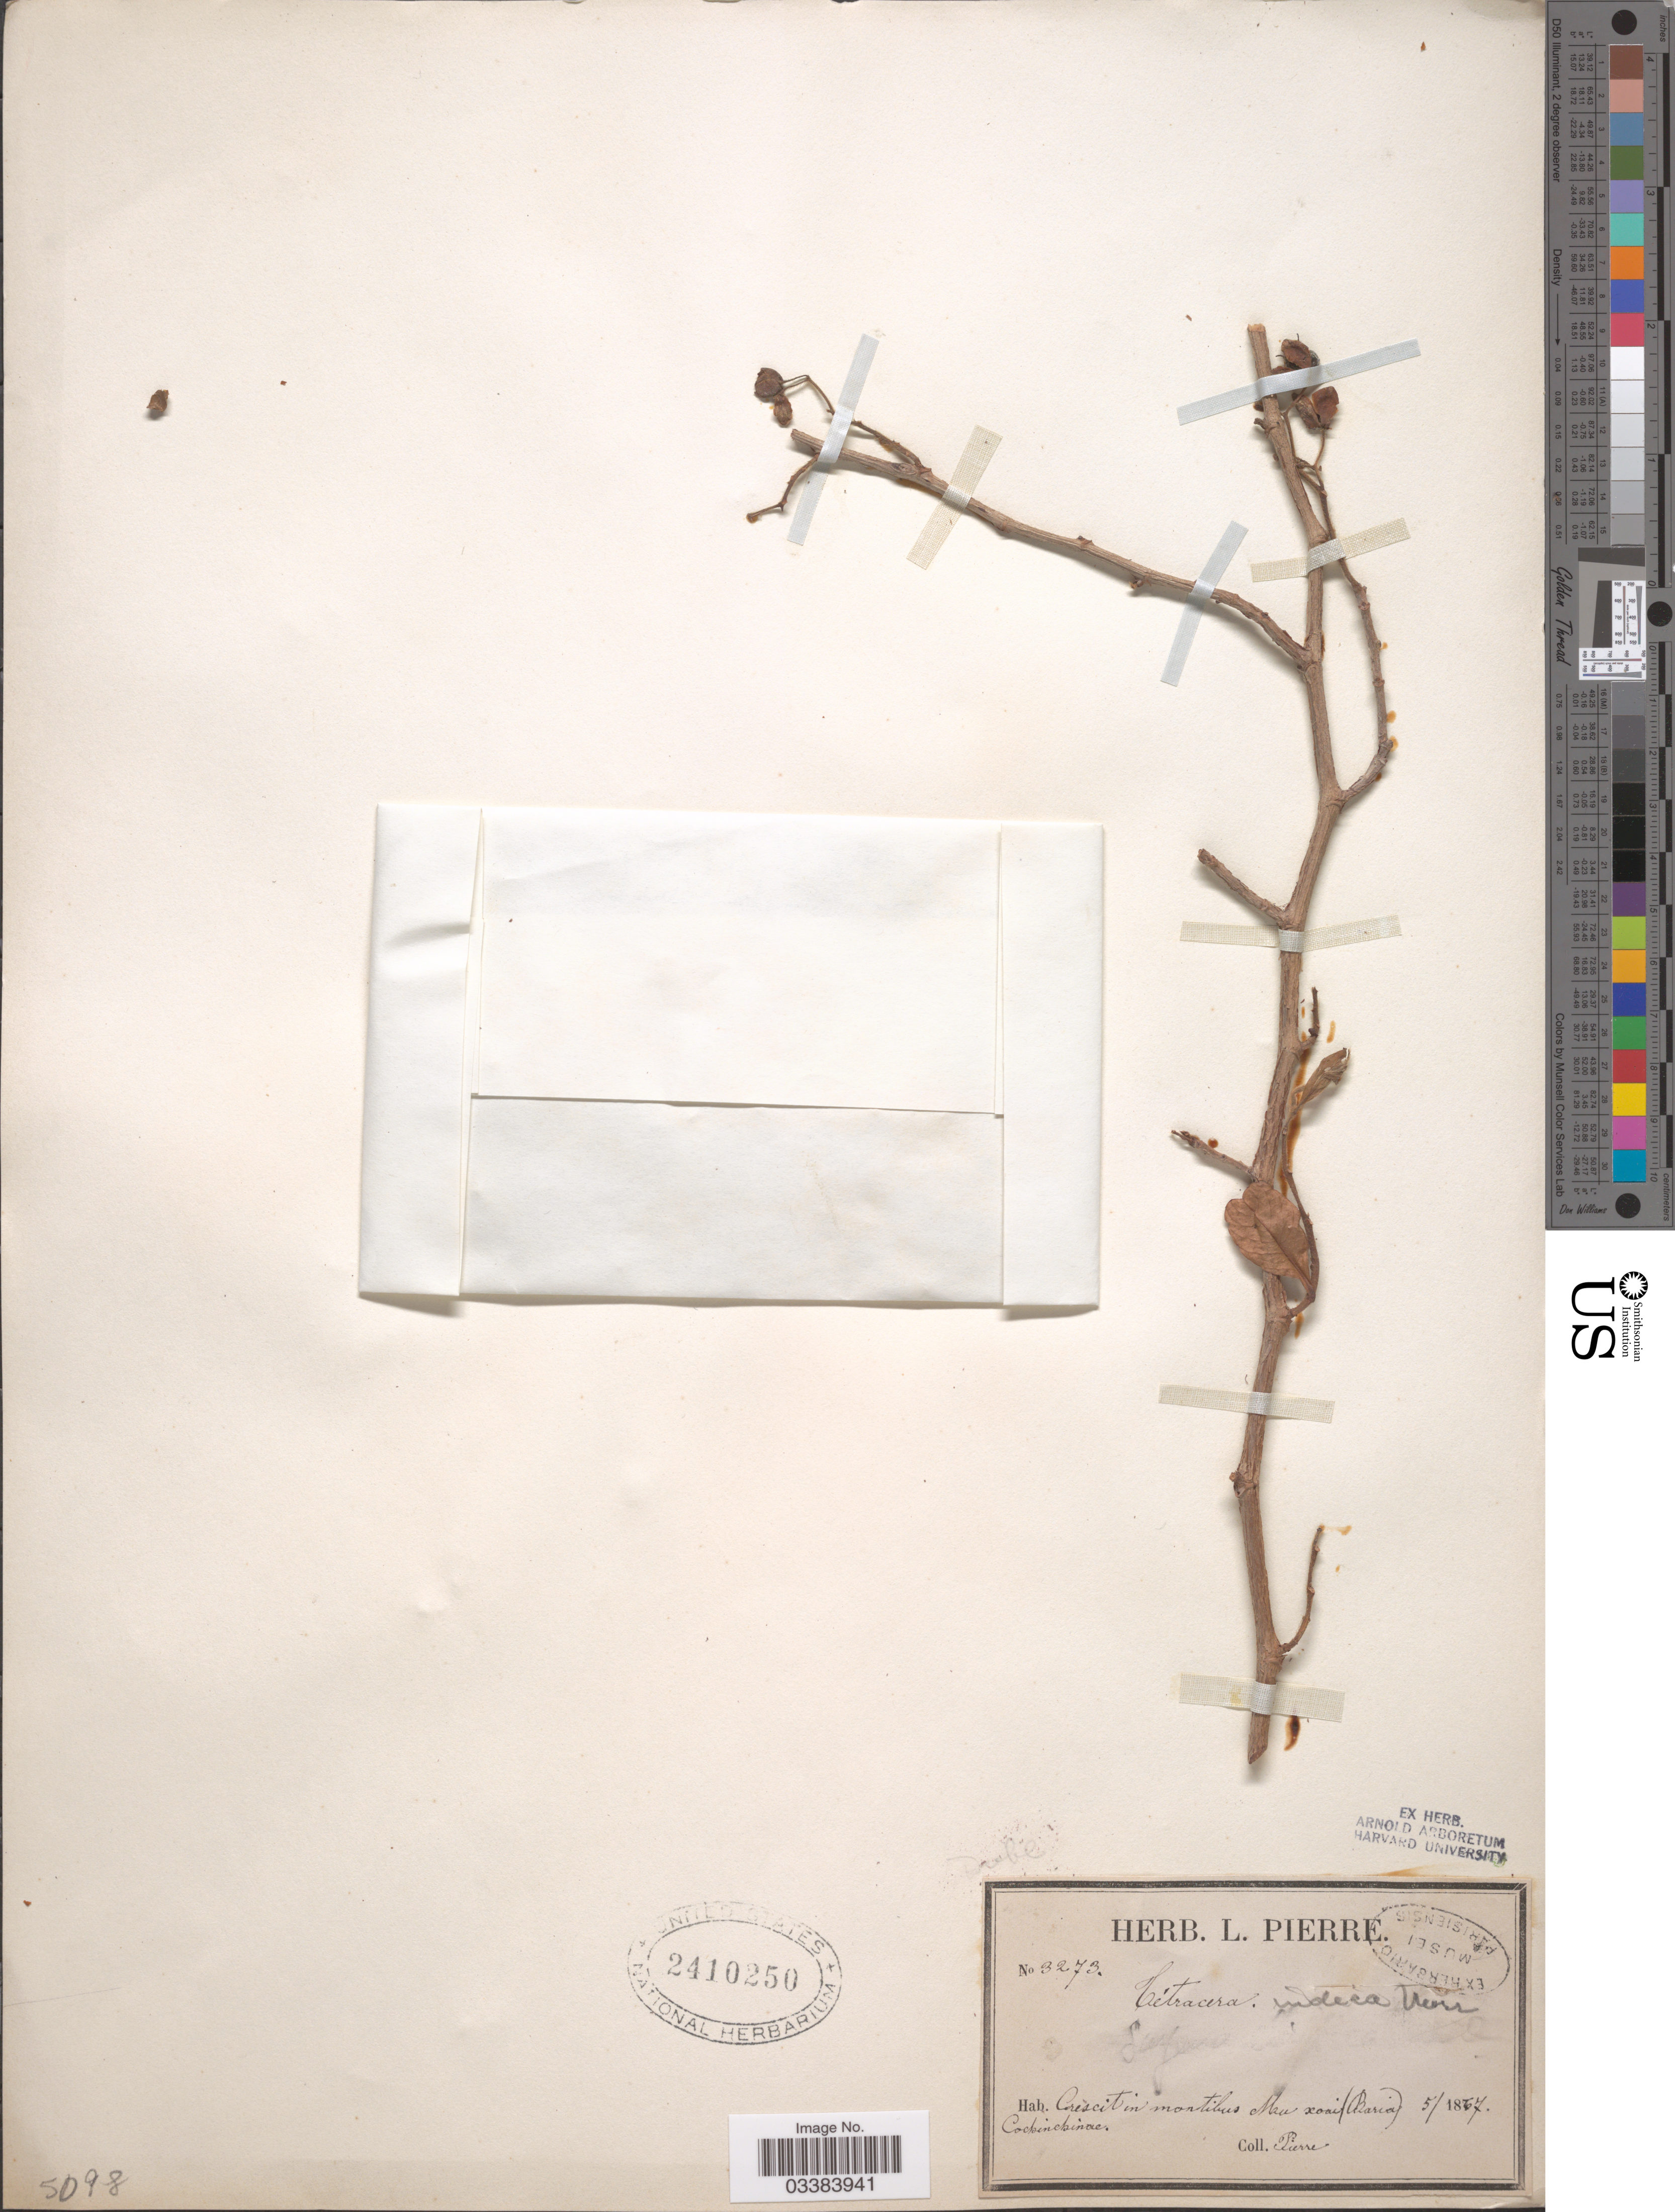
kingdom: Plantae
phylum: Tracheophyta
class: Magnoliopsida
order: Dilleniales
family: Dilleniaceae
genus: Tetracera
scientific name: Tetracera indica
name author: Merr.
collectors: L. Pierre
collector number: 3273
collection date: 1867-05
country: Vietnam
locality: Crescit in montibus Mau xoai (Baria). Cochinchinae.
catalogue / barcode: US 2410250